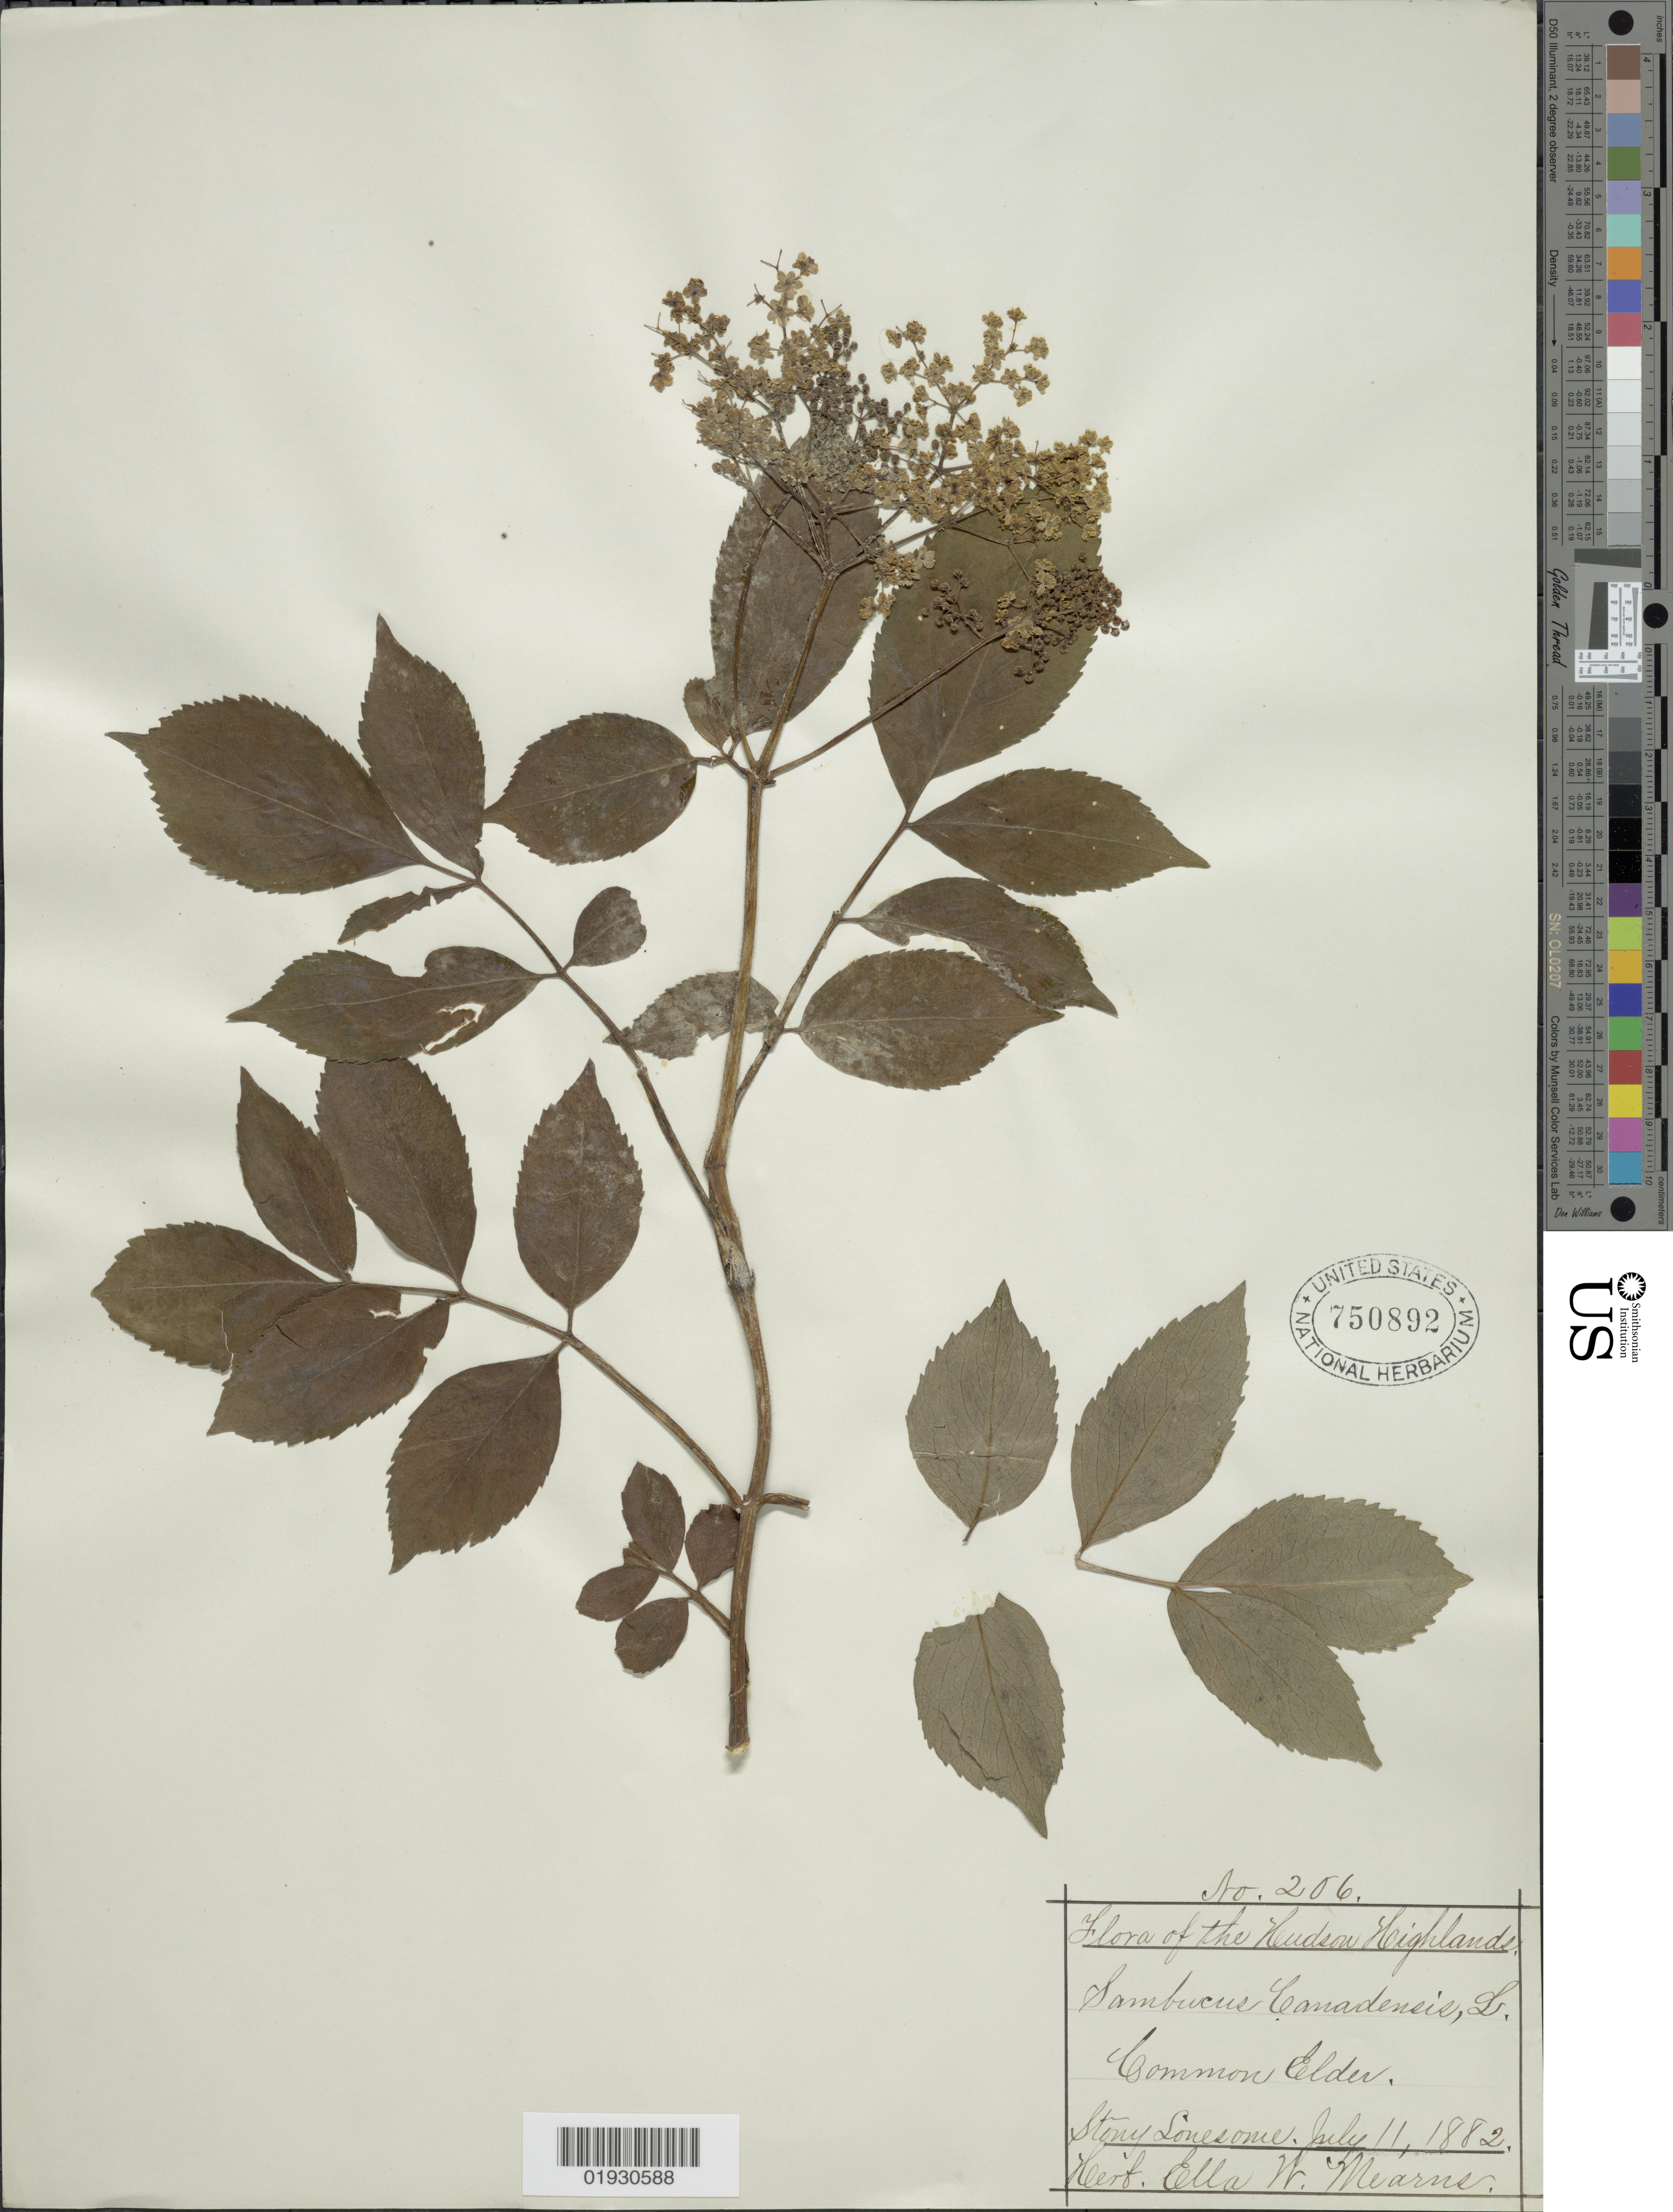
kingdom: Plantae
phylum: Tracheophyta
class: Magnoliopsida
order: Dipsacales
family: Viburnaceae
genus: Sambucus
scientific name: Sambucus canadensis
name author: L.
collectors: E. W. Mearns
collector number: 206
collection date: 1882-07-11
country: United States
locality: Hudson Highlands. Stony Lonesome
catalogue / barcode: US 750892